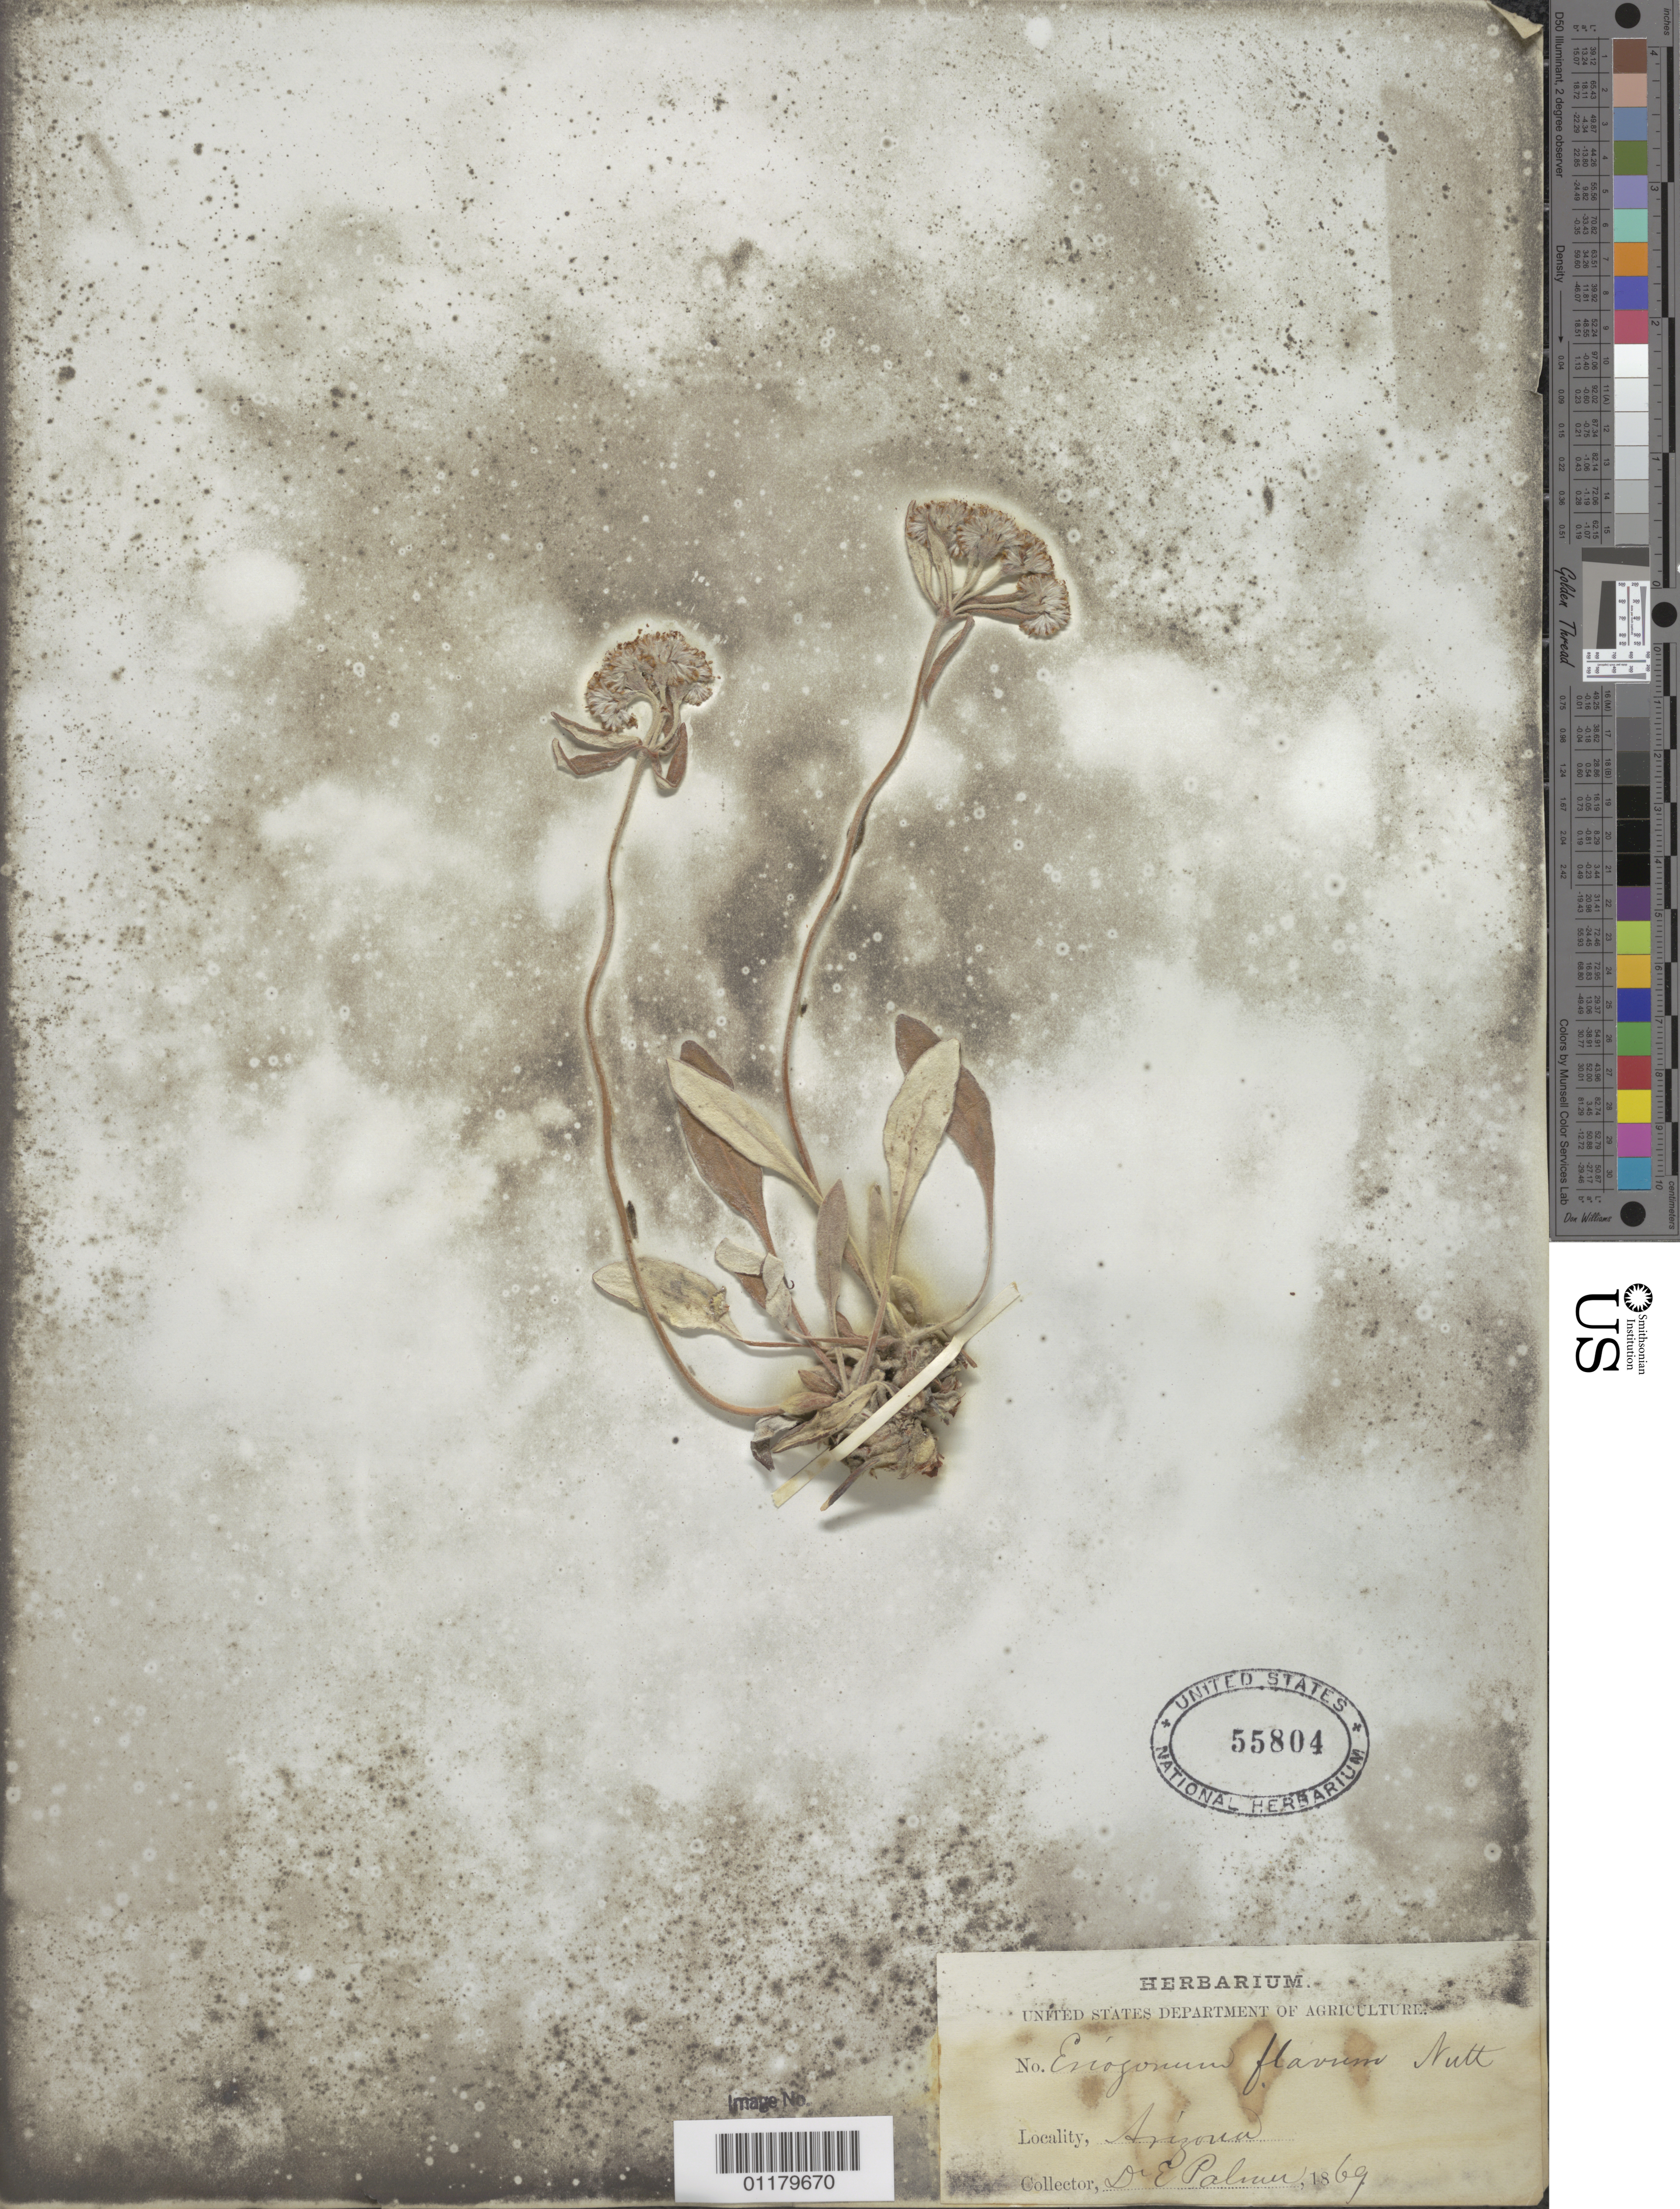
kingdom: Plantae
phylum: Tracheophyta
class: Magnoliopsida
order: Caryophyllales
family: Polygonaceae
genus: Eriogonum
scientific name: Eriogonum flavum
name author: Nutt. ex Benth.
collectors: E. Palmer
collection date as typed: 1869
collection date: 1869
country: United States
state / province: Arizona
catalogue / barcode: US 55804